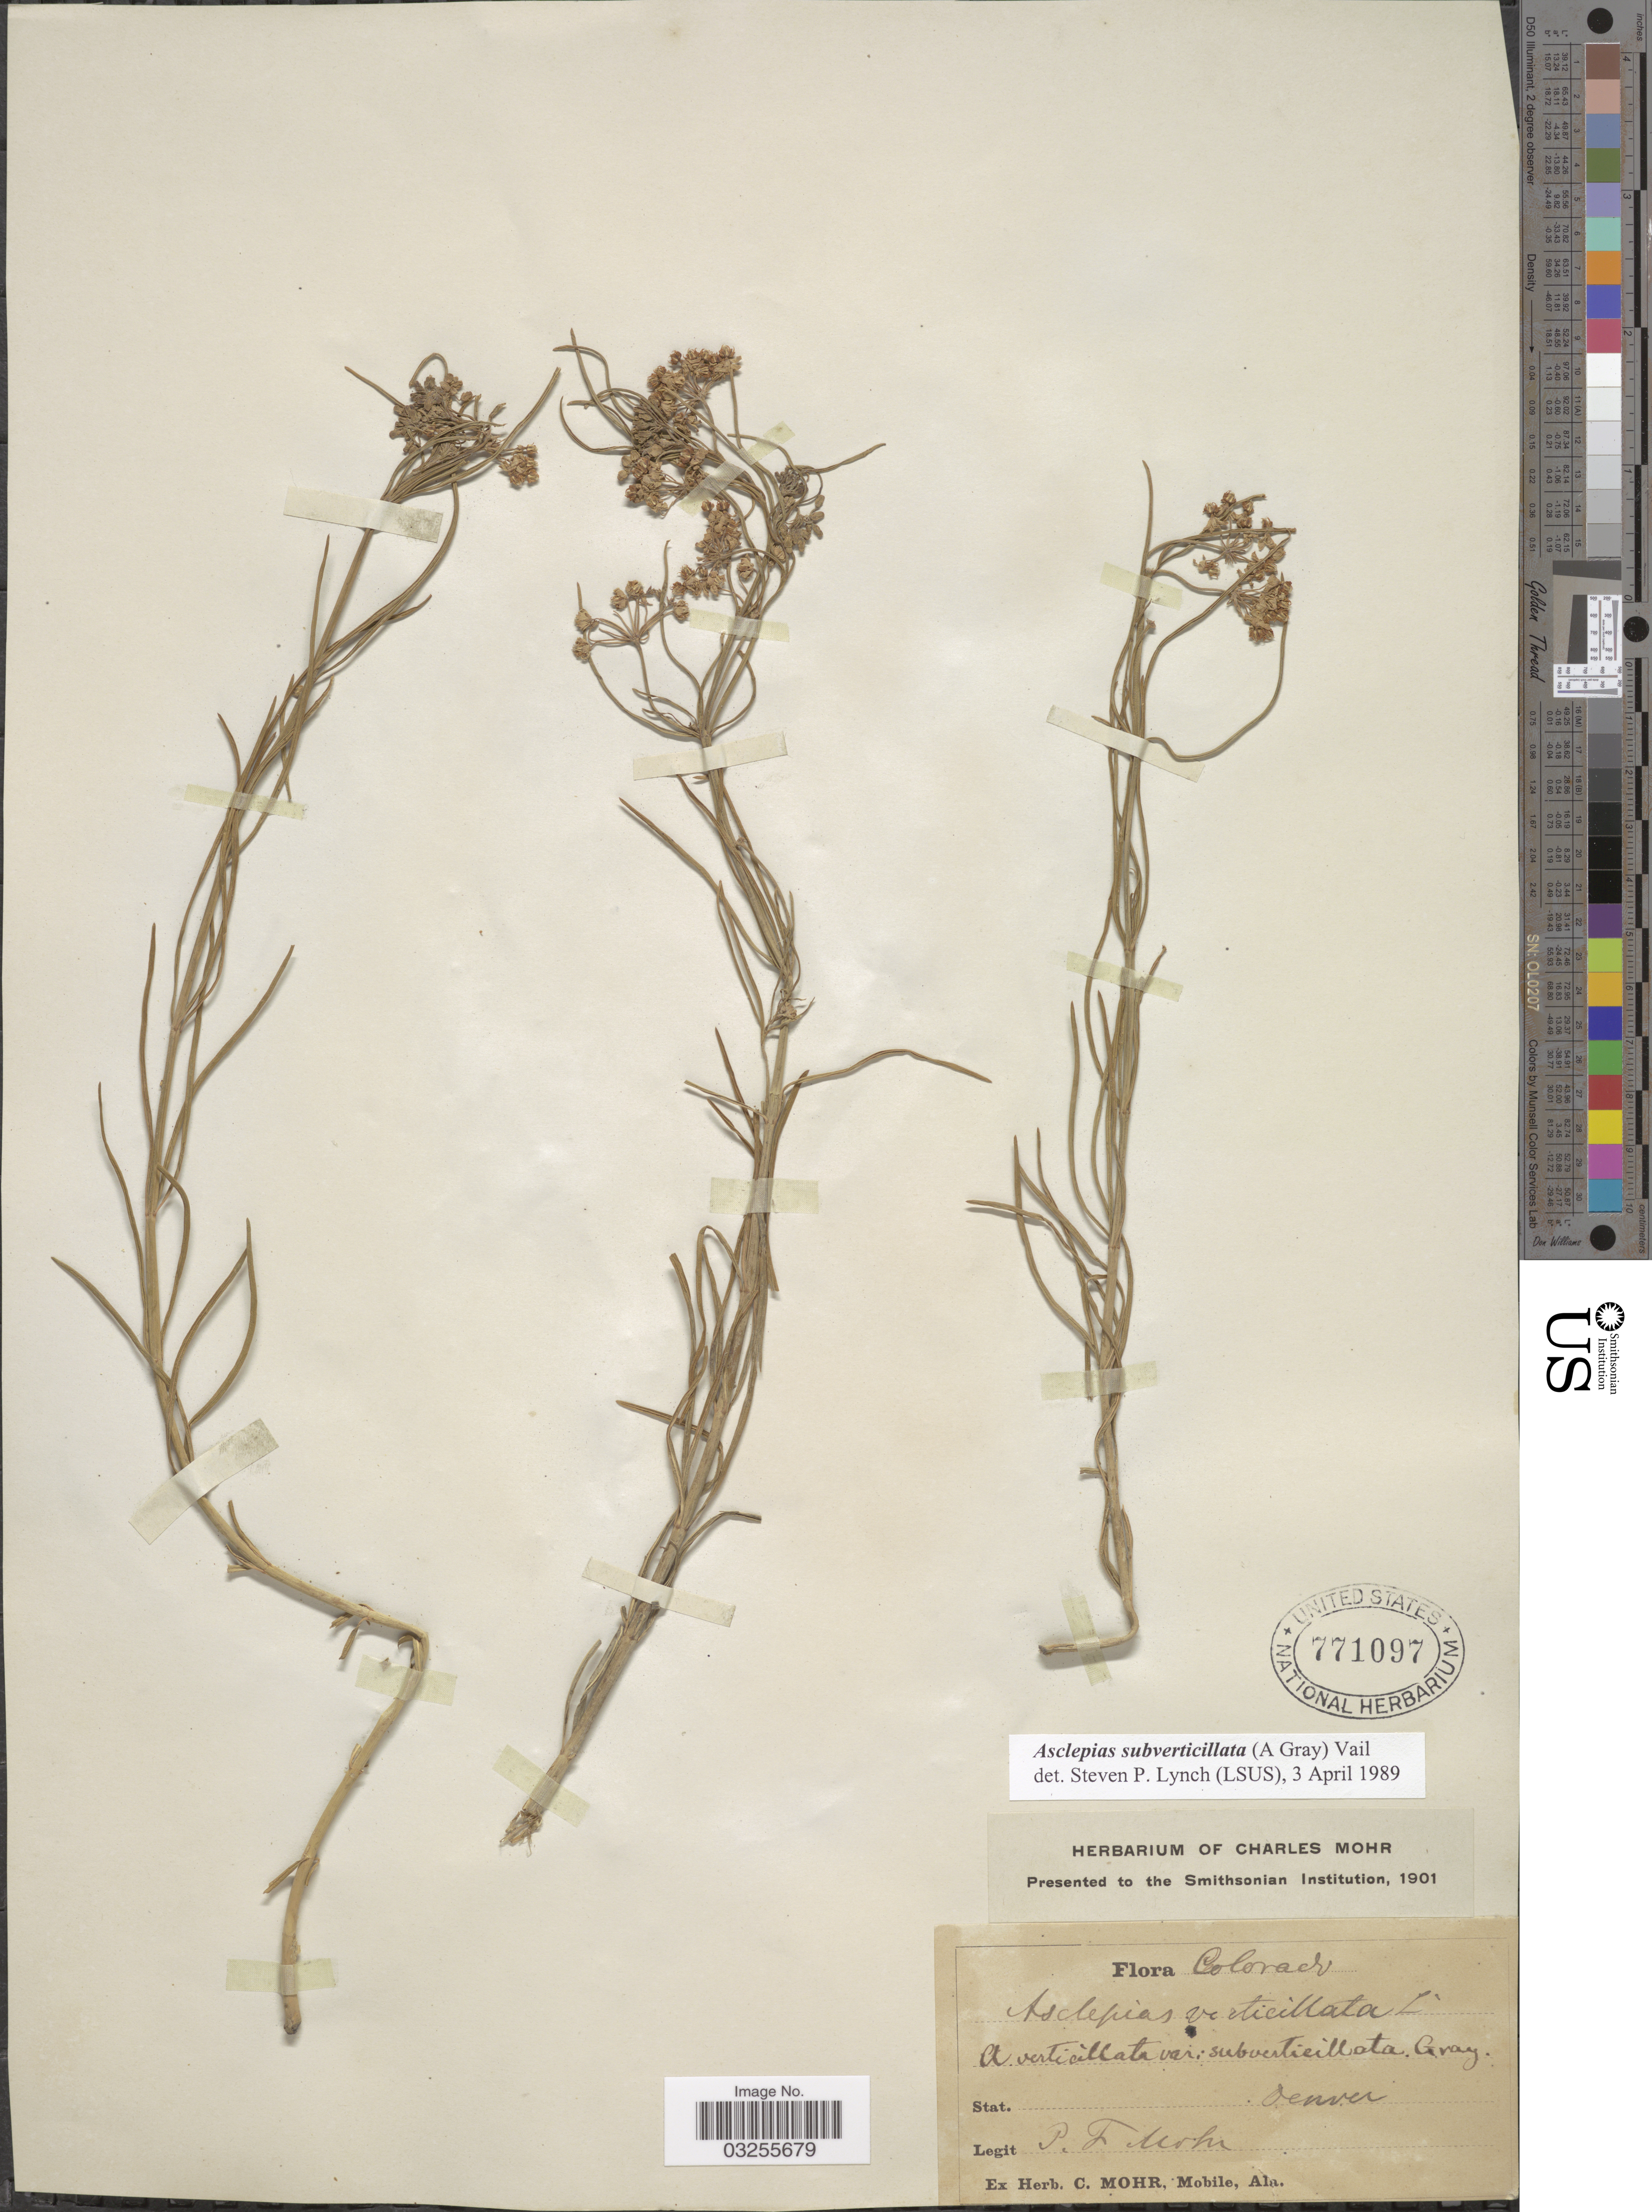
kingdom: Plantae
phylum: Tracheophyta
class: Magnoliopsida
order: Gentianales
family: Apocynaceae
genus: Asclepias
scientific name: Asclepias subverticillata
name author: (A. Gray) Vail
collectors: P. F. Mohr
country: United States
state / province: Colorado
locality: Denver.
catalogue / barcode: US 771097